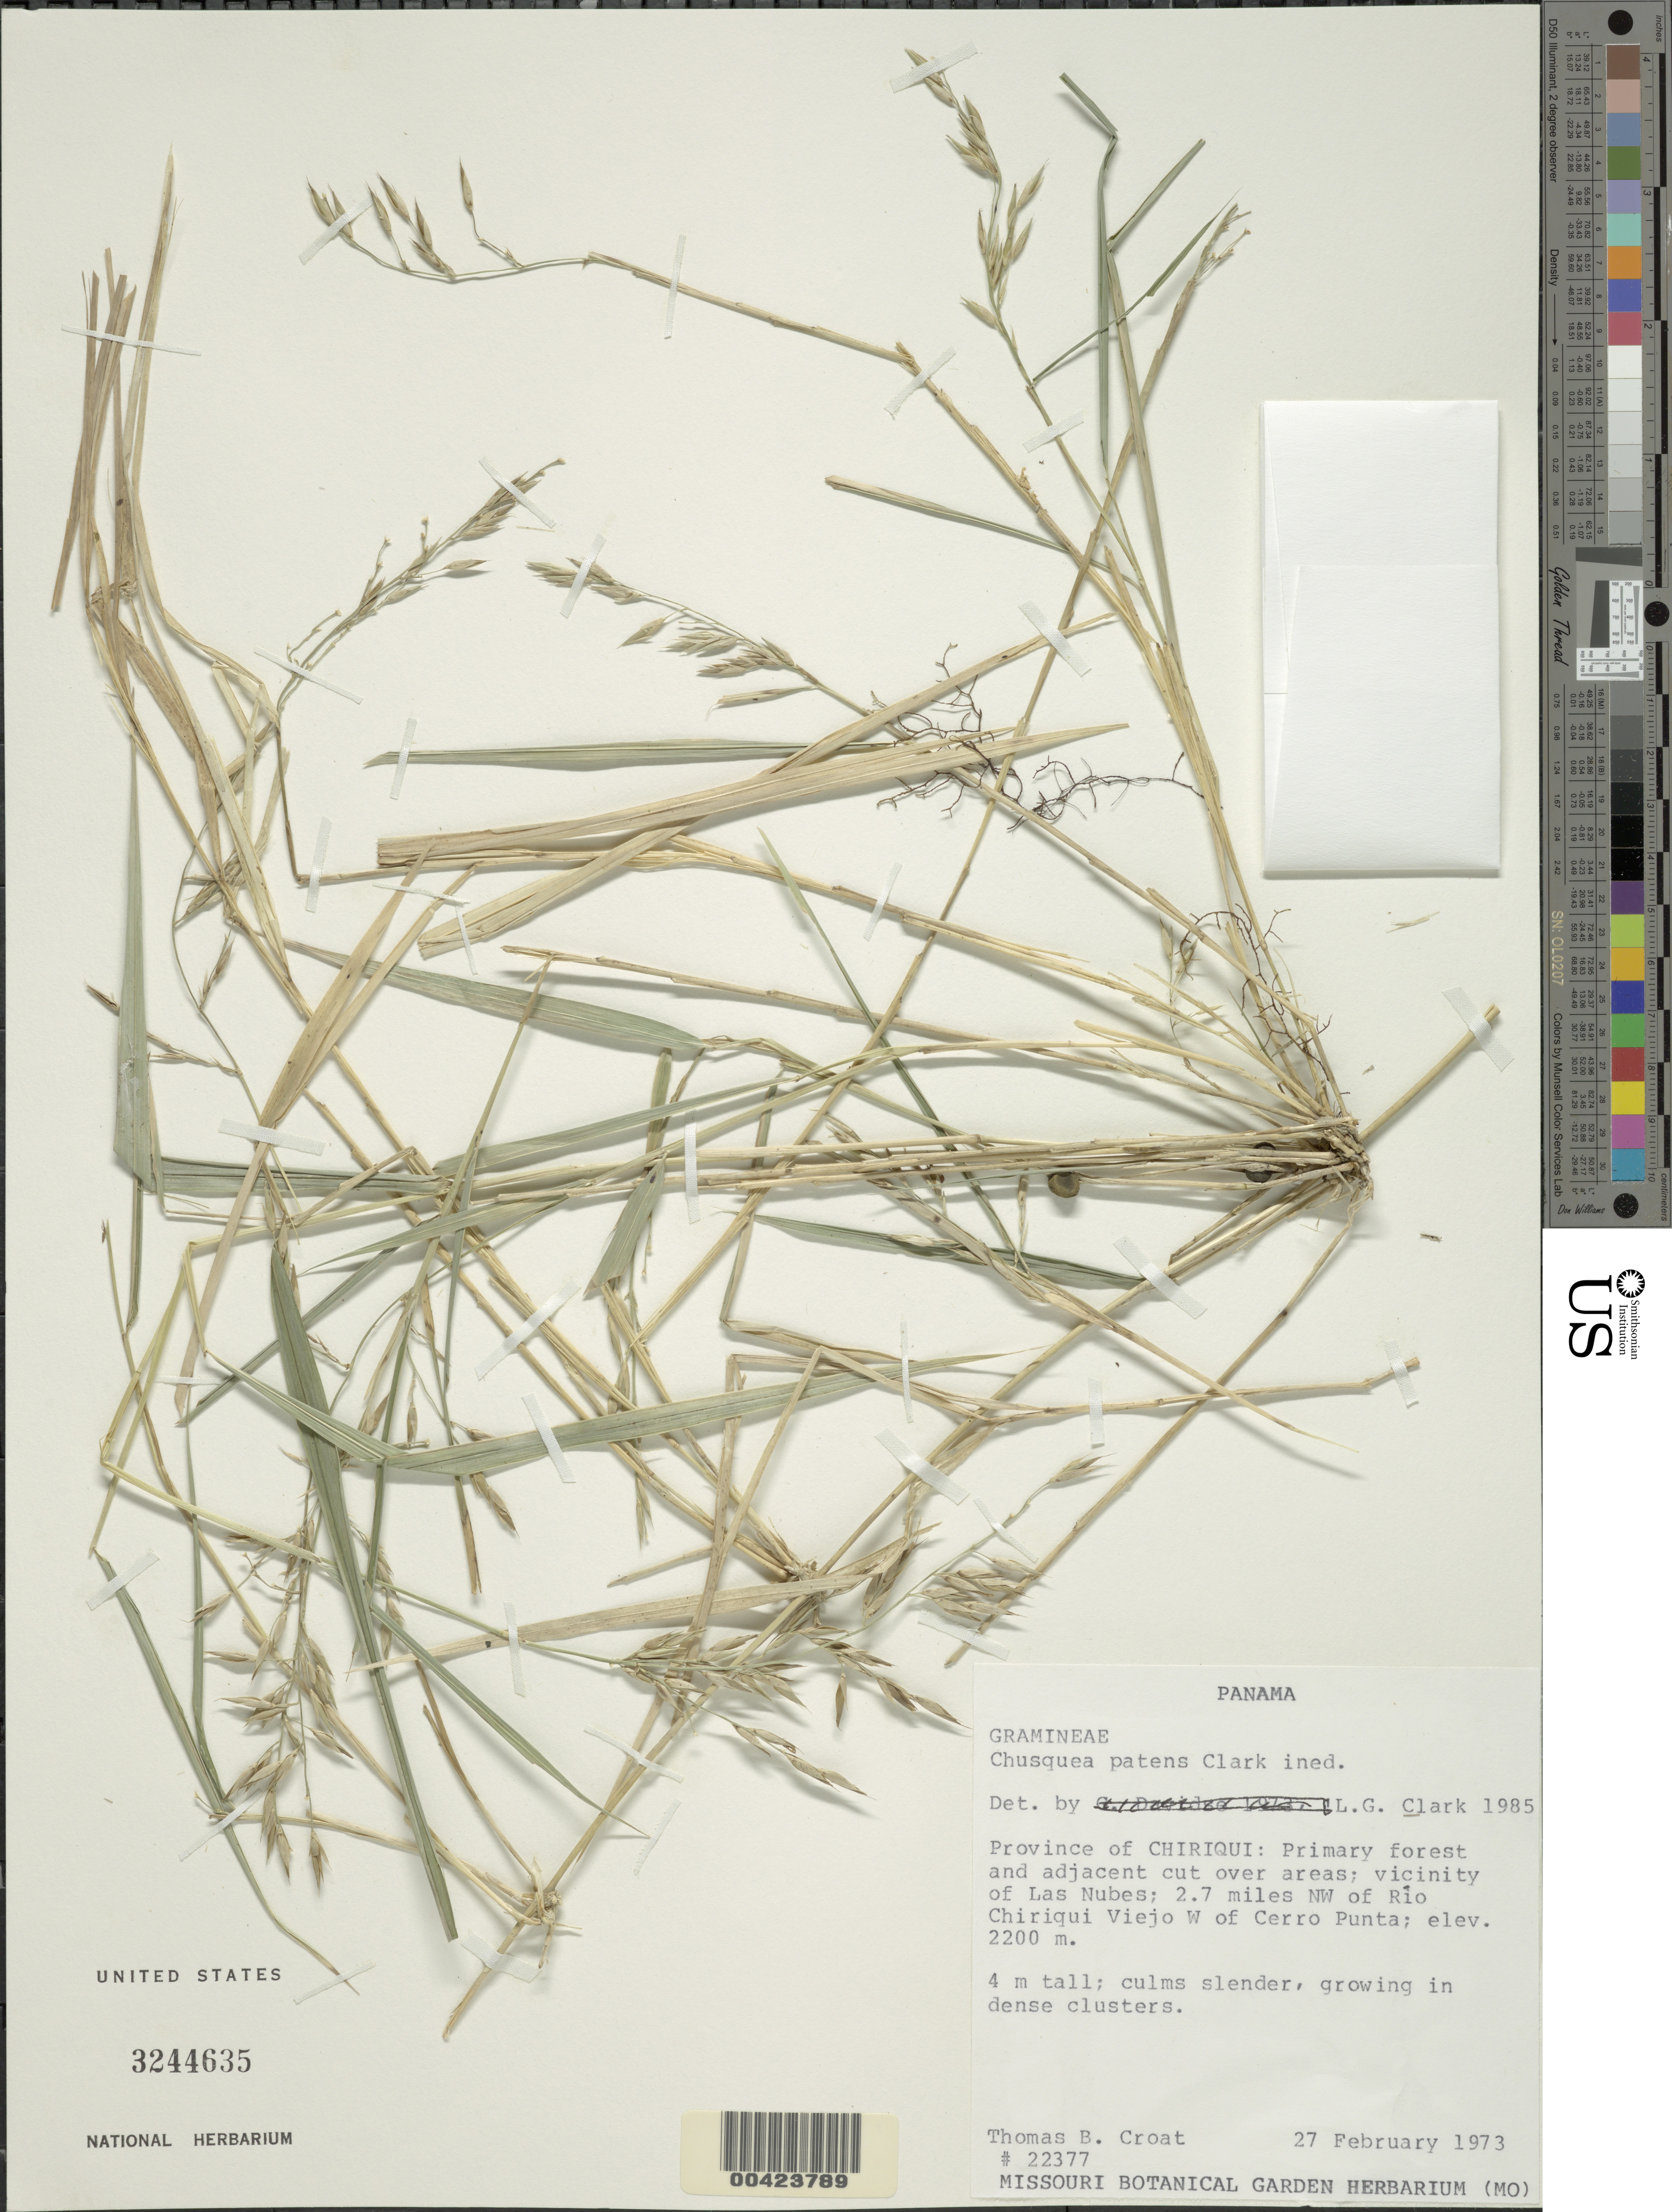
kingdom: Plantae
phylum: Tracheophyta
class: Liliopsida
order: Poales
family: Poaceae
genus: Chusquea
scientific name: Chusquea patens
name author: L.G. Clark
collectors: T. B. Croat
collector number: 22377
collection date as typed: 27 Feb 1973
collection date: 1973-02-27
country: Panama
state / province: Chiriquí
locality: Las Nubes. 2.7 km NW of Rio Chiriquí Viejo, W ofCerro Punta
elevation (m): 2200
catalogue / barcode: US 3244635